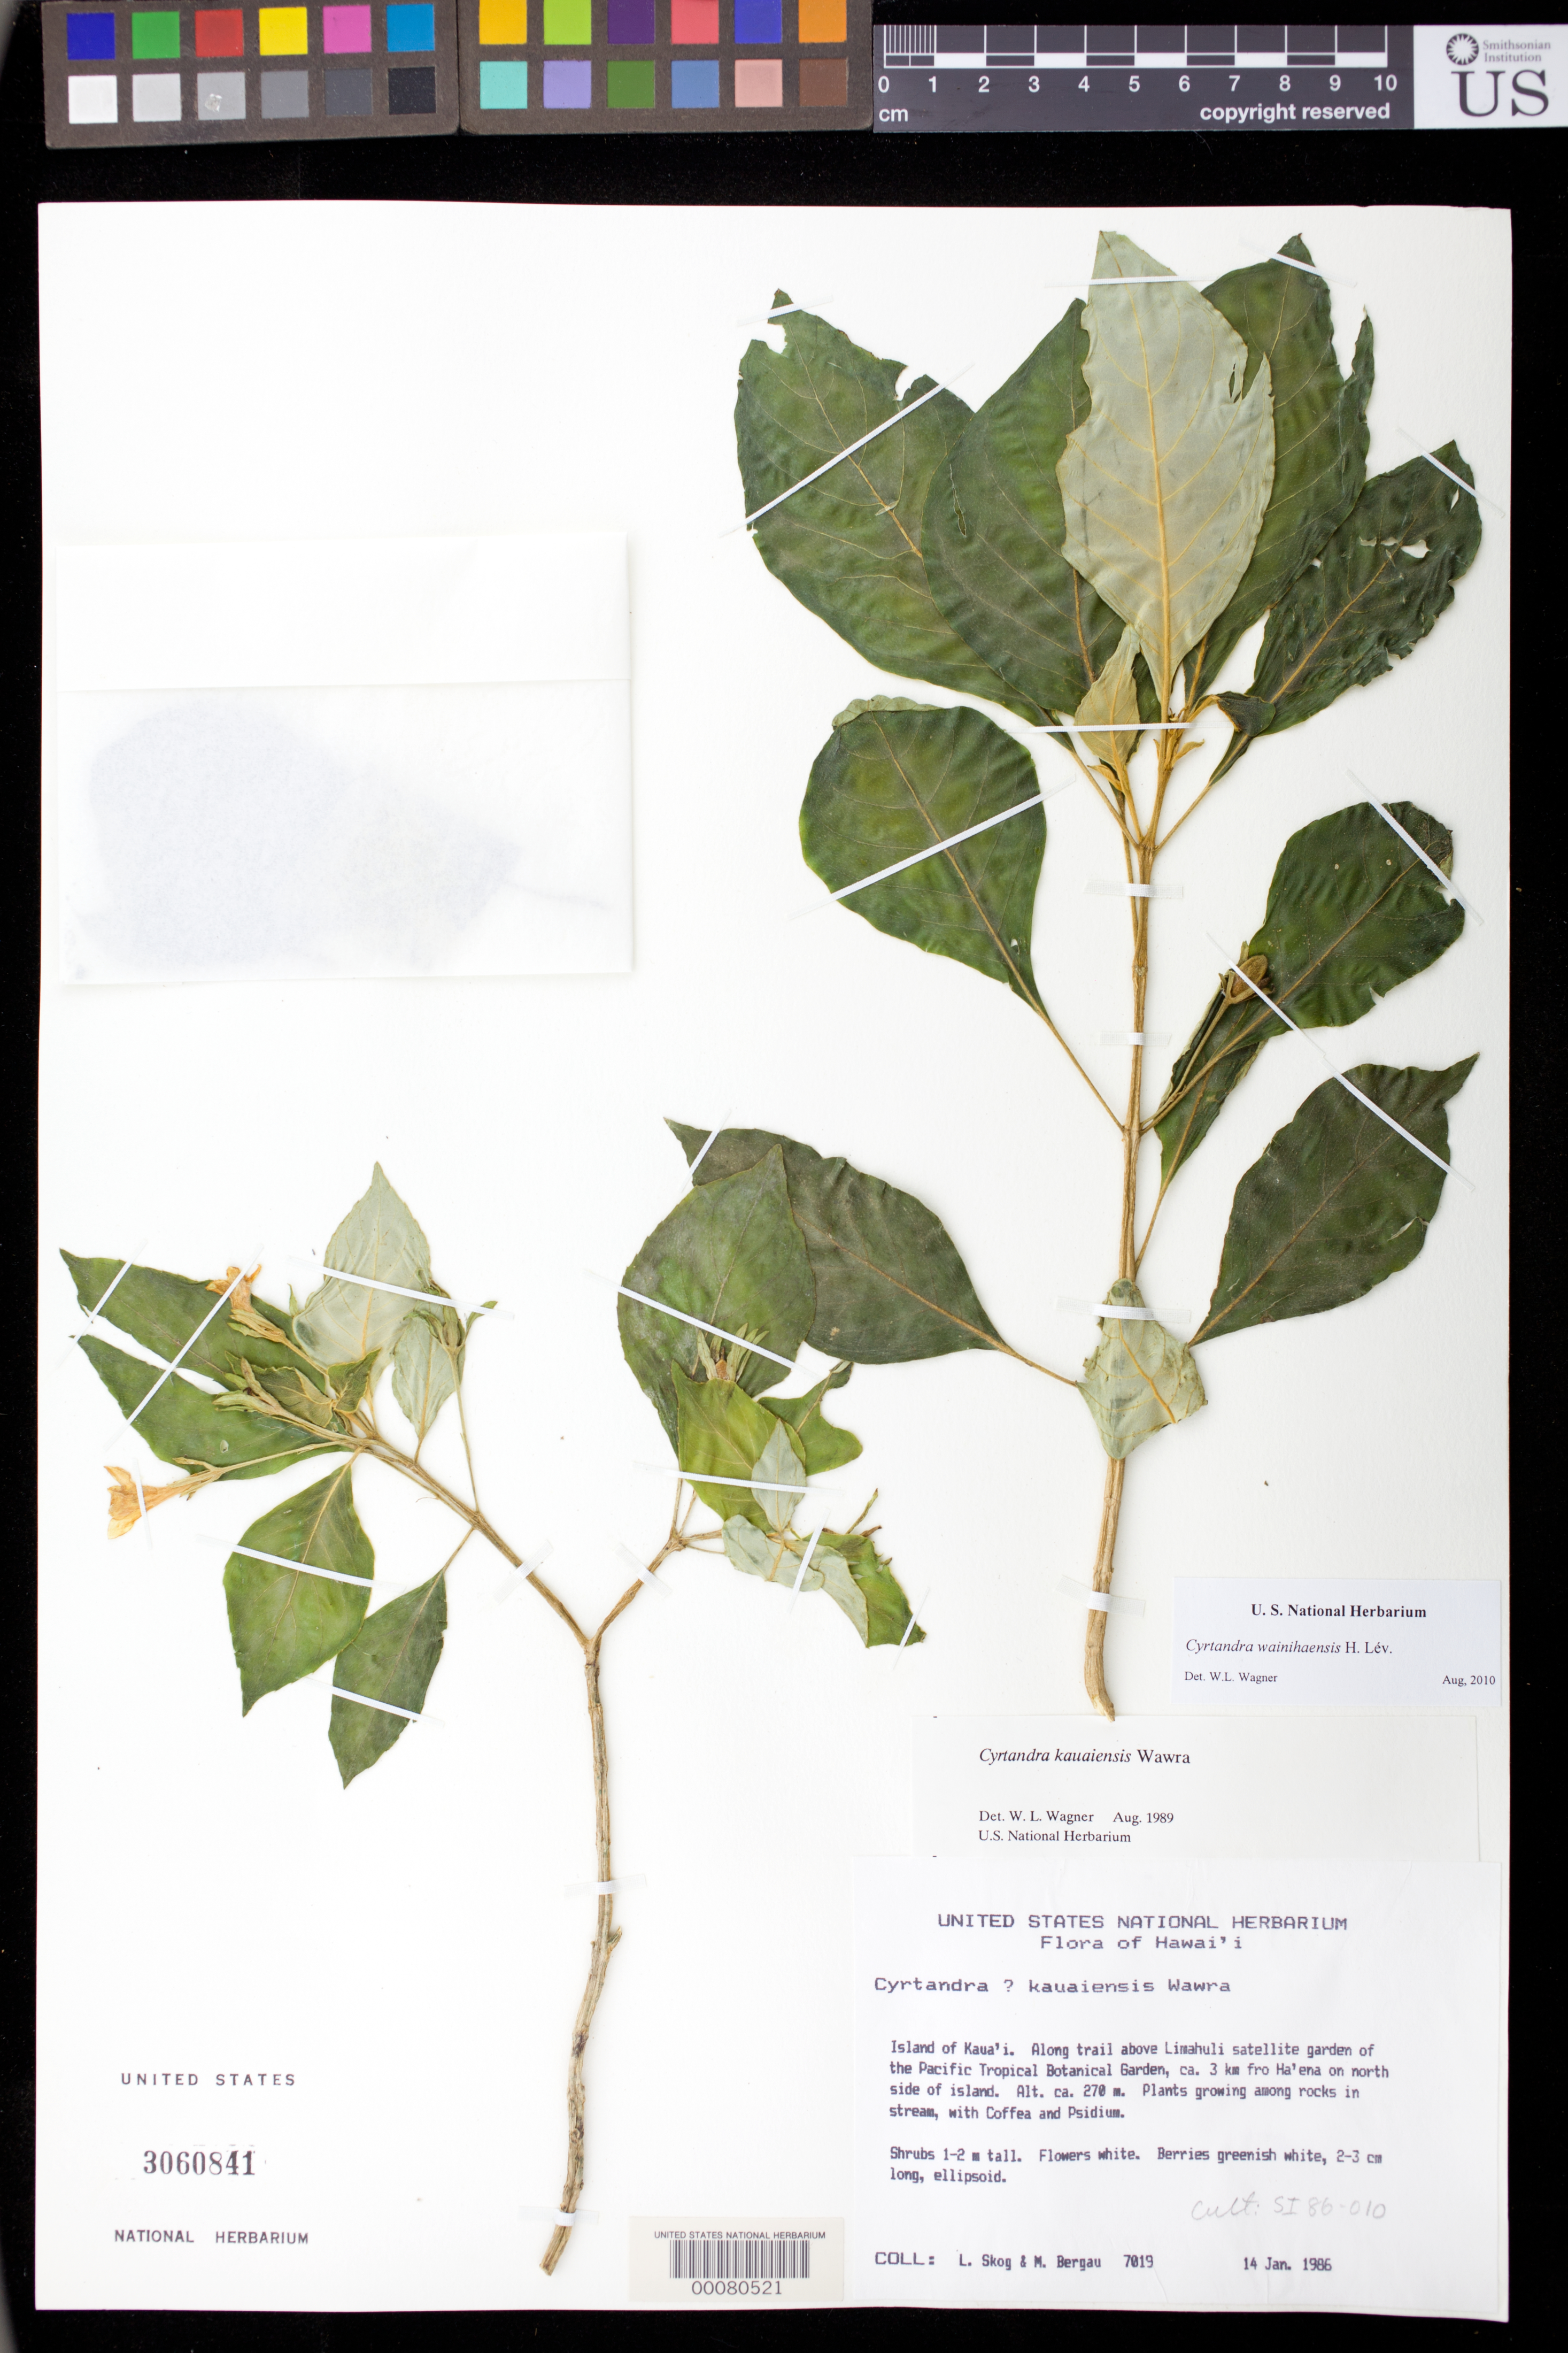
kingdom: Plantae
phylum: Tracheophyta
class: Magnoliopsida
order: Lamiales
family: Gesneriaceae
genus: Cyrtandra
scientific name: Cyrtandra wainihaensis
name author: H. Lév.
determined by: Wagner, W. L., (BOT), Smithsonian Institution - National Museum of Natural History (UNITED STATES)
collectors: L. E. Skog & M. Bergau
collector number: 7019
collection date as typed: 14 Jan 1986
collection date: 1986-01-14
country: United States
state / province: Hawaii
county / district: Kauai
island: Kaua'i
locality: Along trail above Limahuli satellite garden of the Pacific Tropical Botanical Garden, about 3 km from Haena on n of island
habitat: Plants growing among rocks in stream, with coffea and psidium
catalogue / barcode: US 3060841